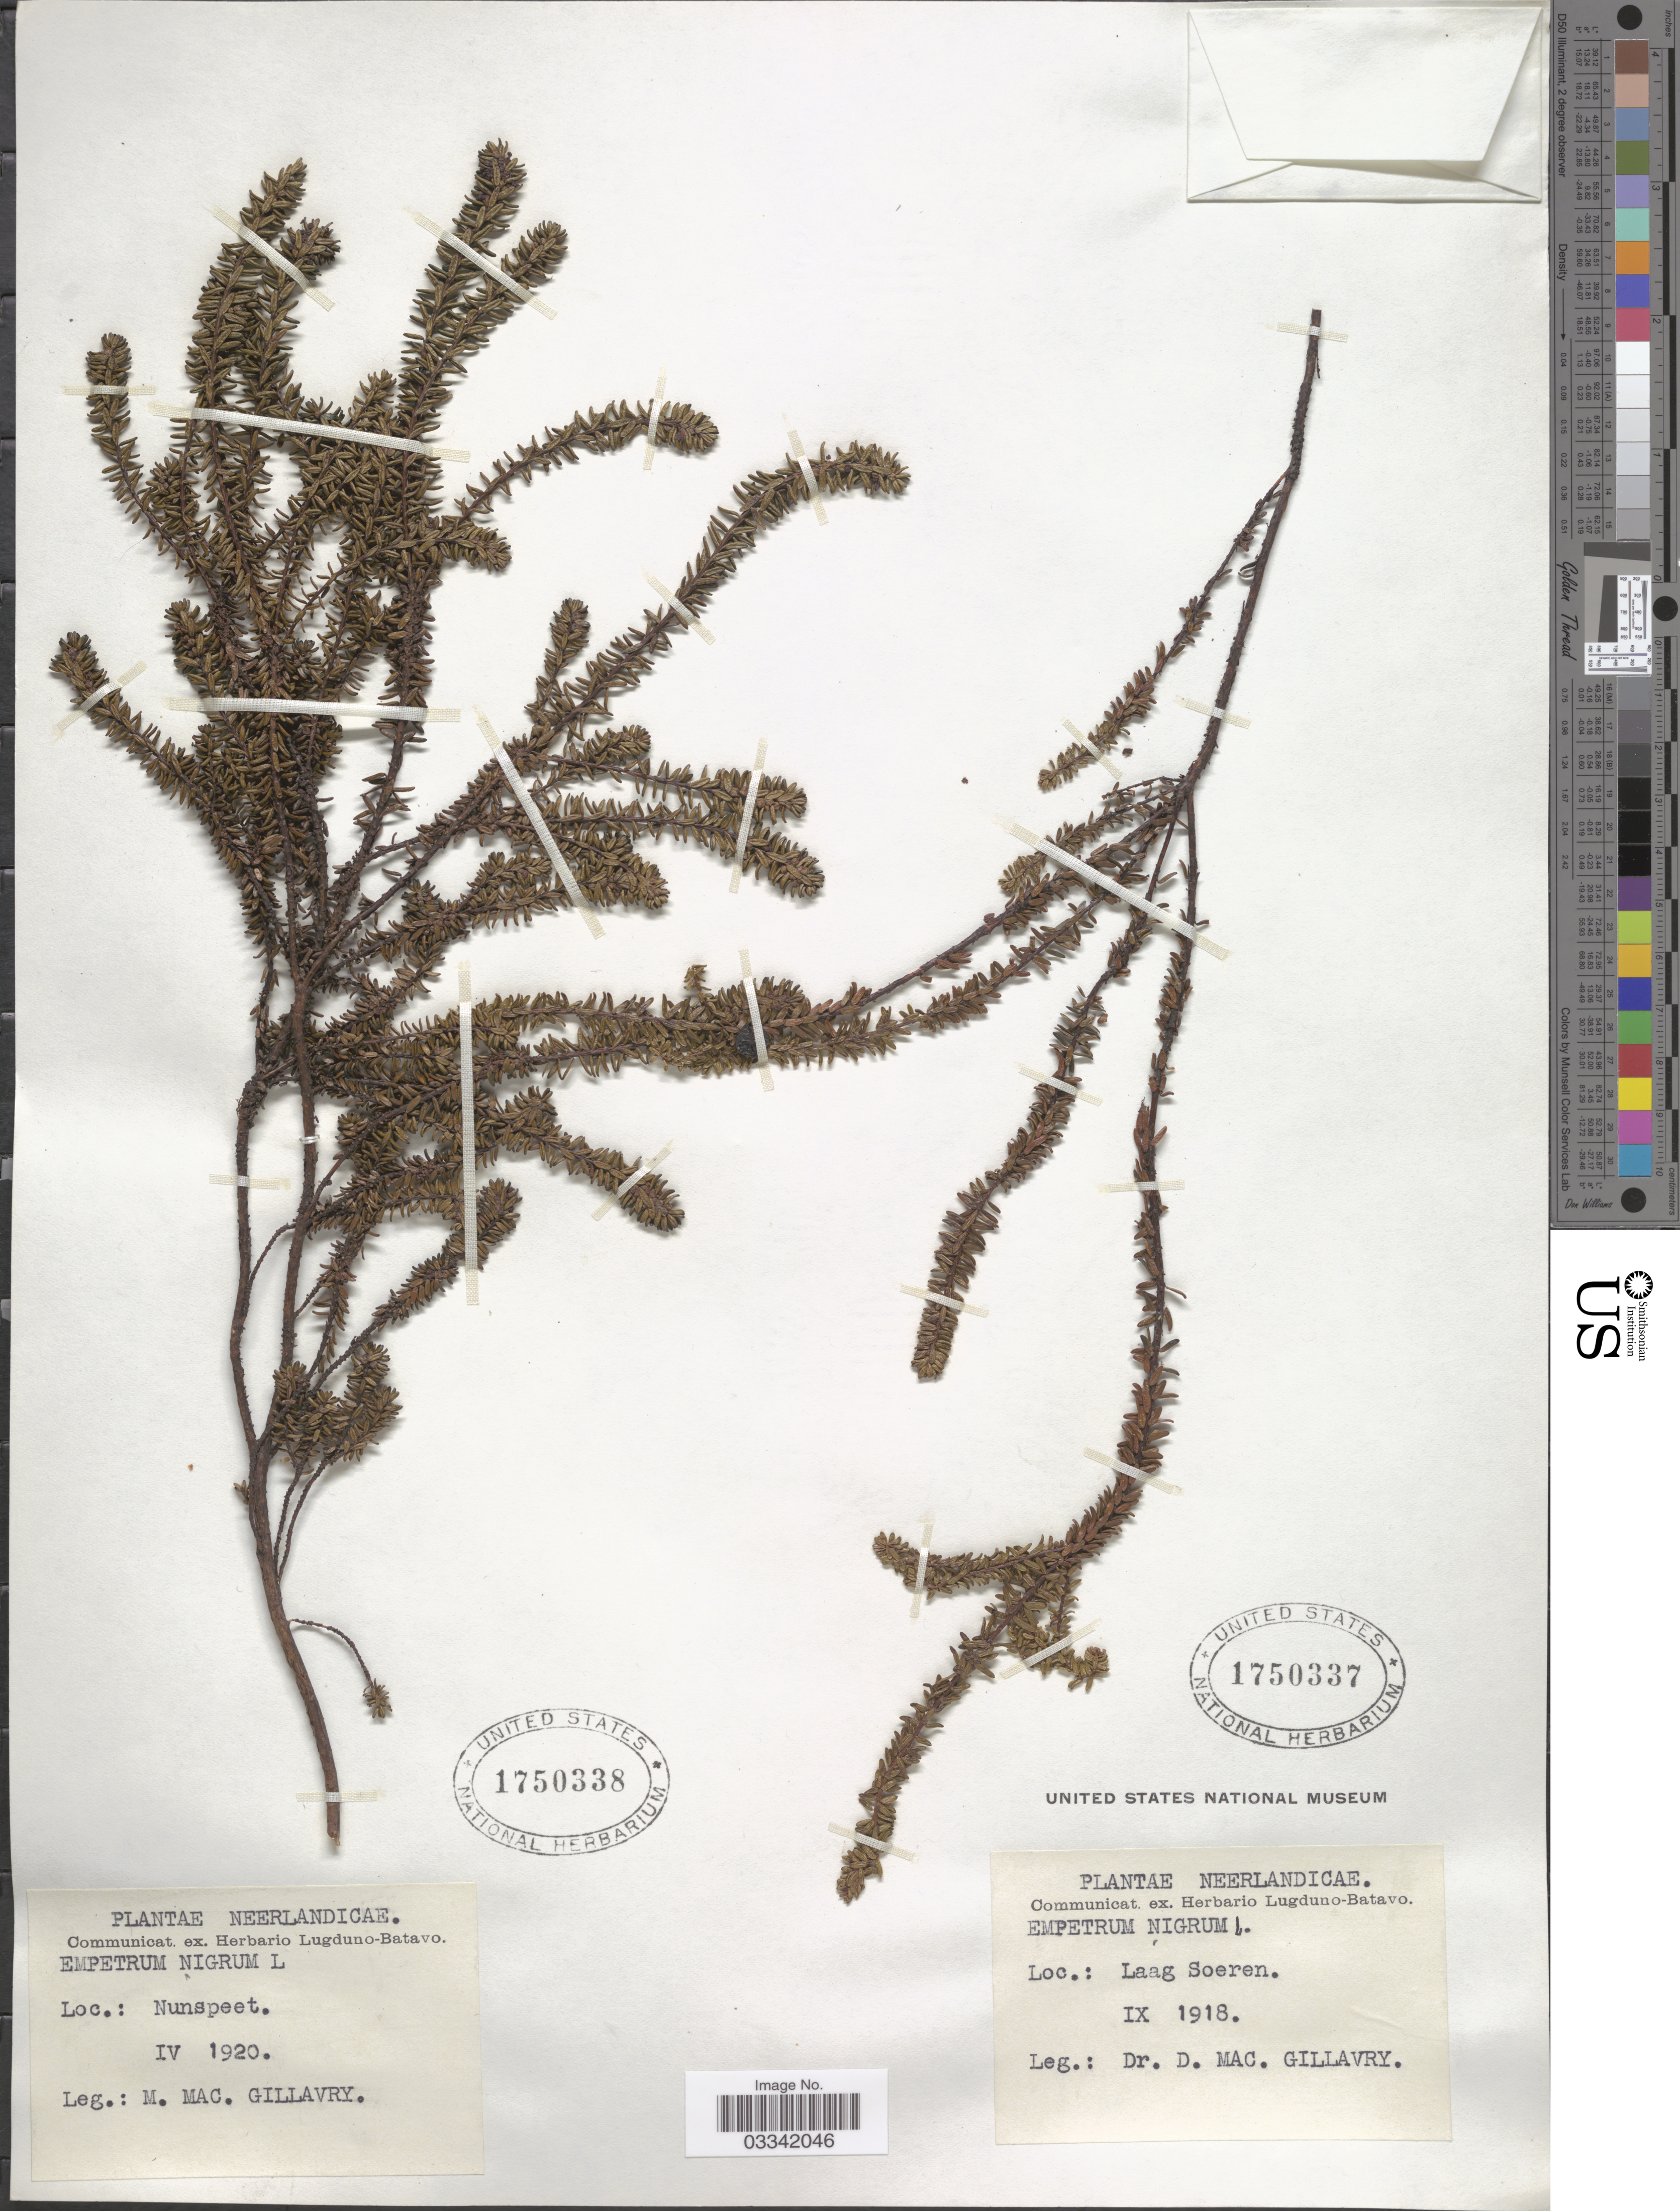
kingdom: Plantae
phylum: Tracheophyta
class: Magnoliopsida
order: Ericales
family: Ericaceae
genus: Empetrum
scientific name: Empetrum nigrum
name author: L.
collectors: M. Gillavry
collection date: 1920-04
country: Netherlands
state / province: Gelderland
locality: Neerlandicae, Nunspeet.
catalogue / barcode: US 1750338